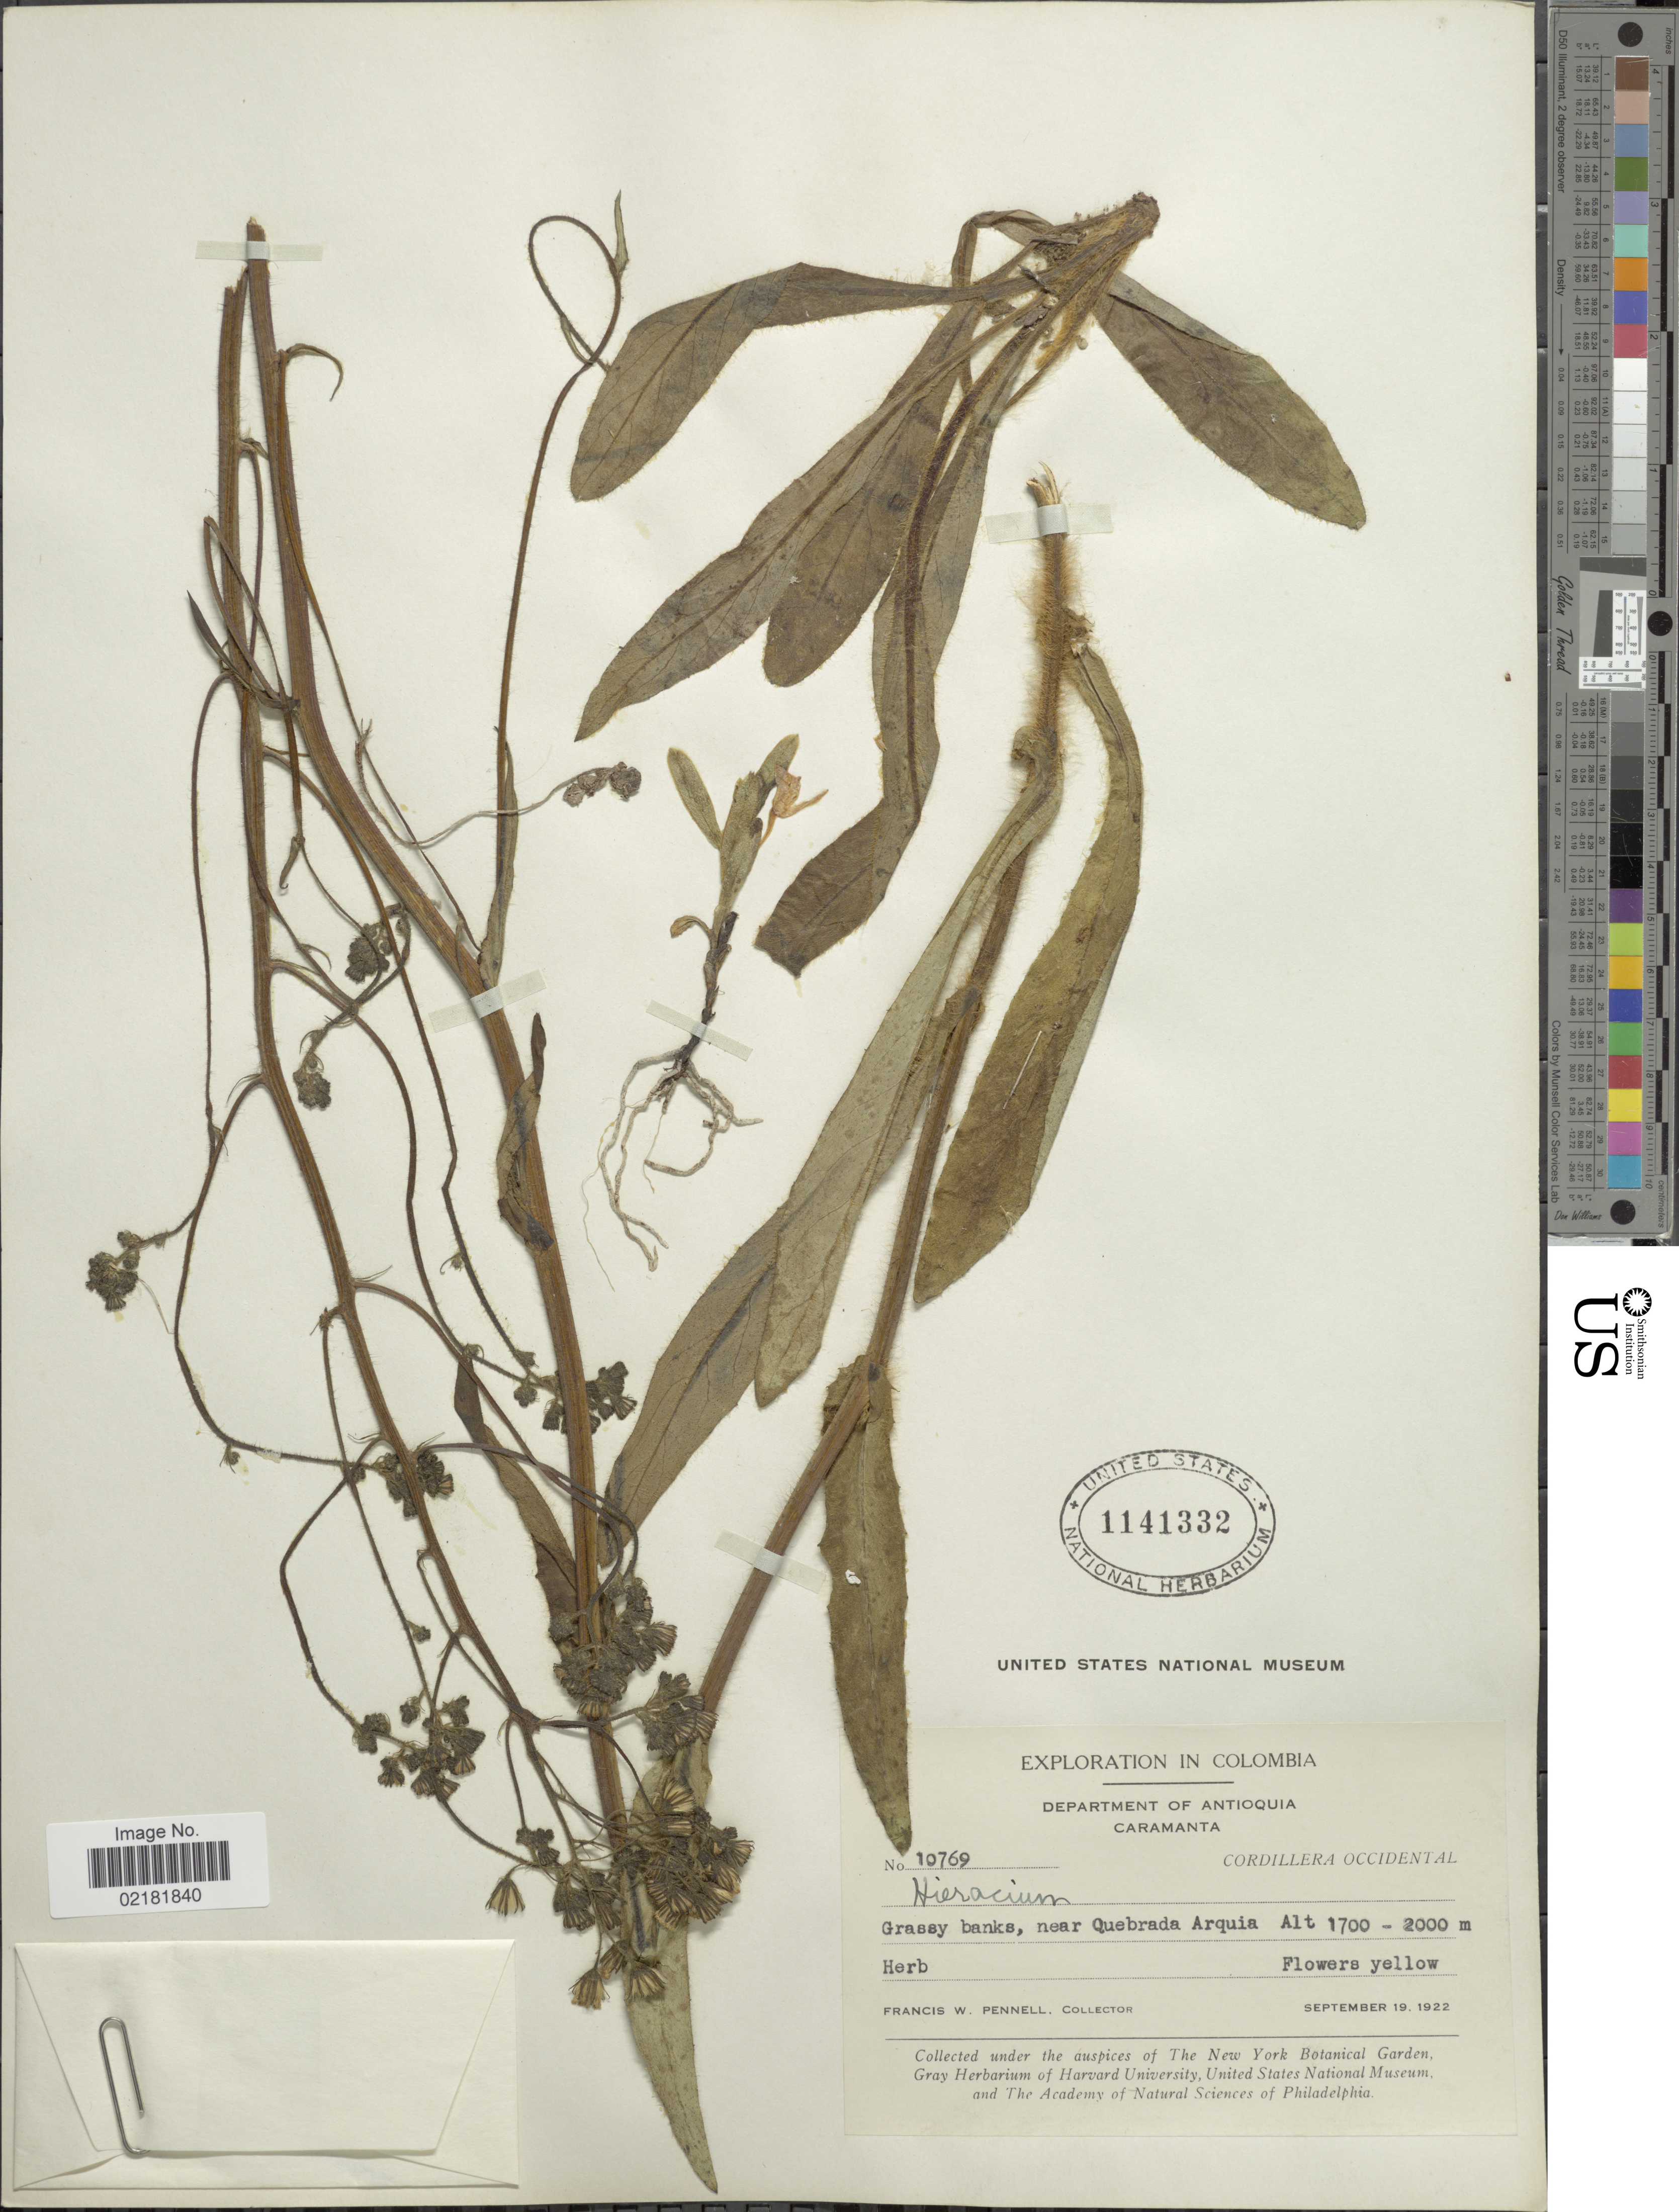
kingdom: Plantae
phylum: Tracheophyta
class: Magnoliopsida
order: Asterales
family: Asteraceae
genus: Hieracium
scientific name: Hieracium repandulare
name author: Druce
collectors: F. W. Pennell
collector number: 10769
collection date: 1922-09-19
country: Colombia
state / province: Antioquia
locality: Caramanta, Cordillera Occidental, near Quebrada Arquia.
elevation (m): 1700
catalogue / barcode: US 1141332